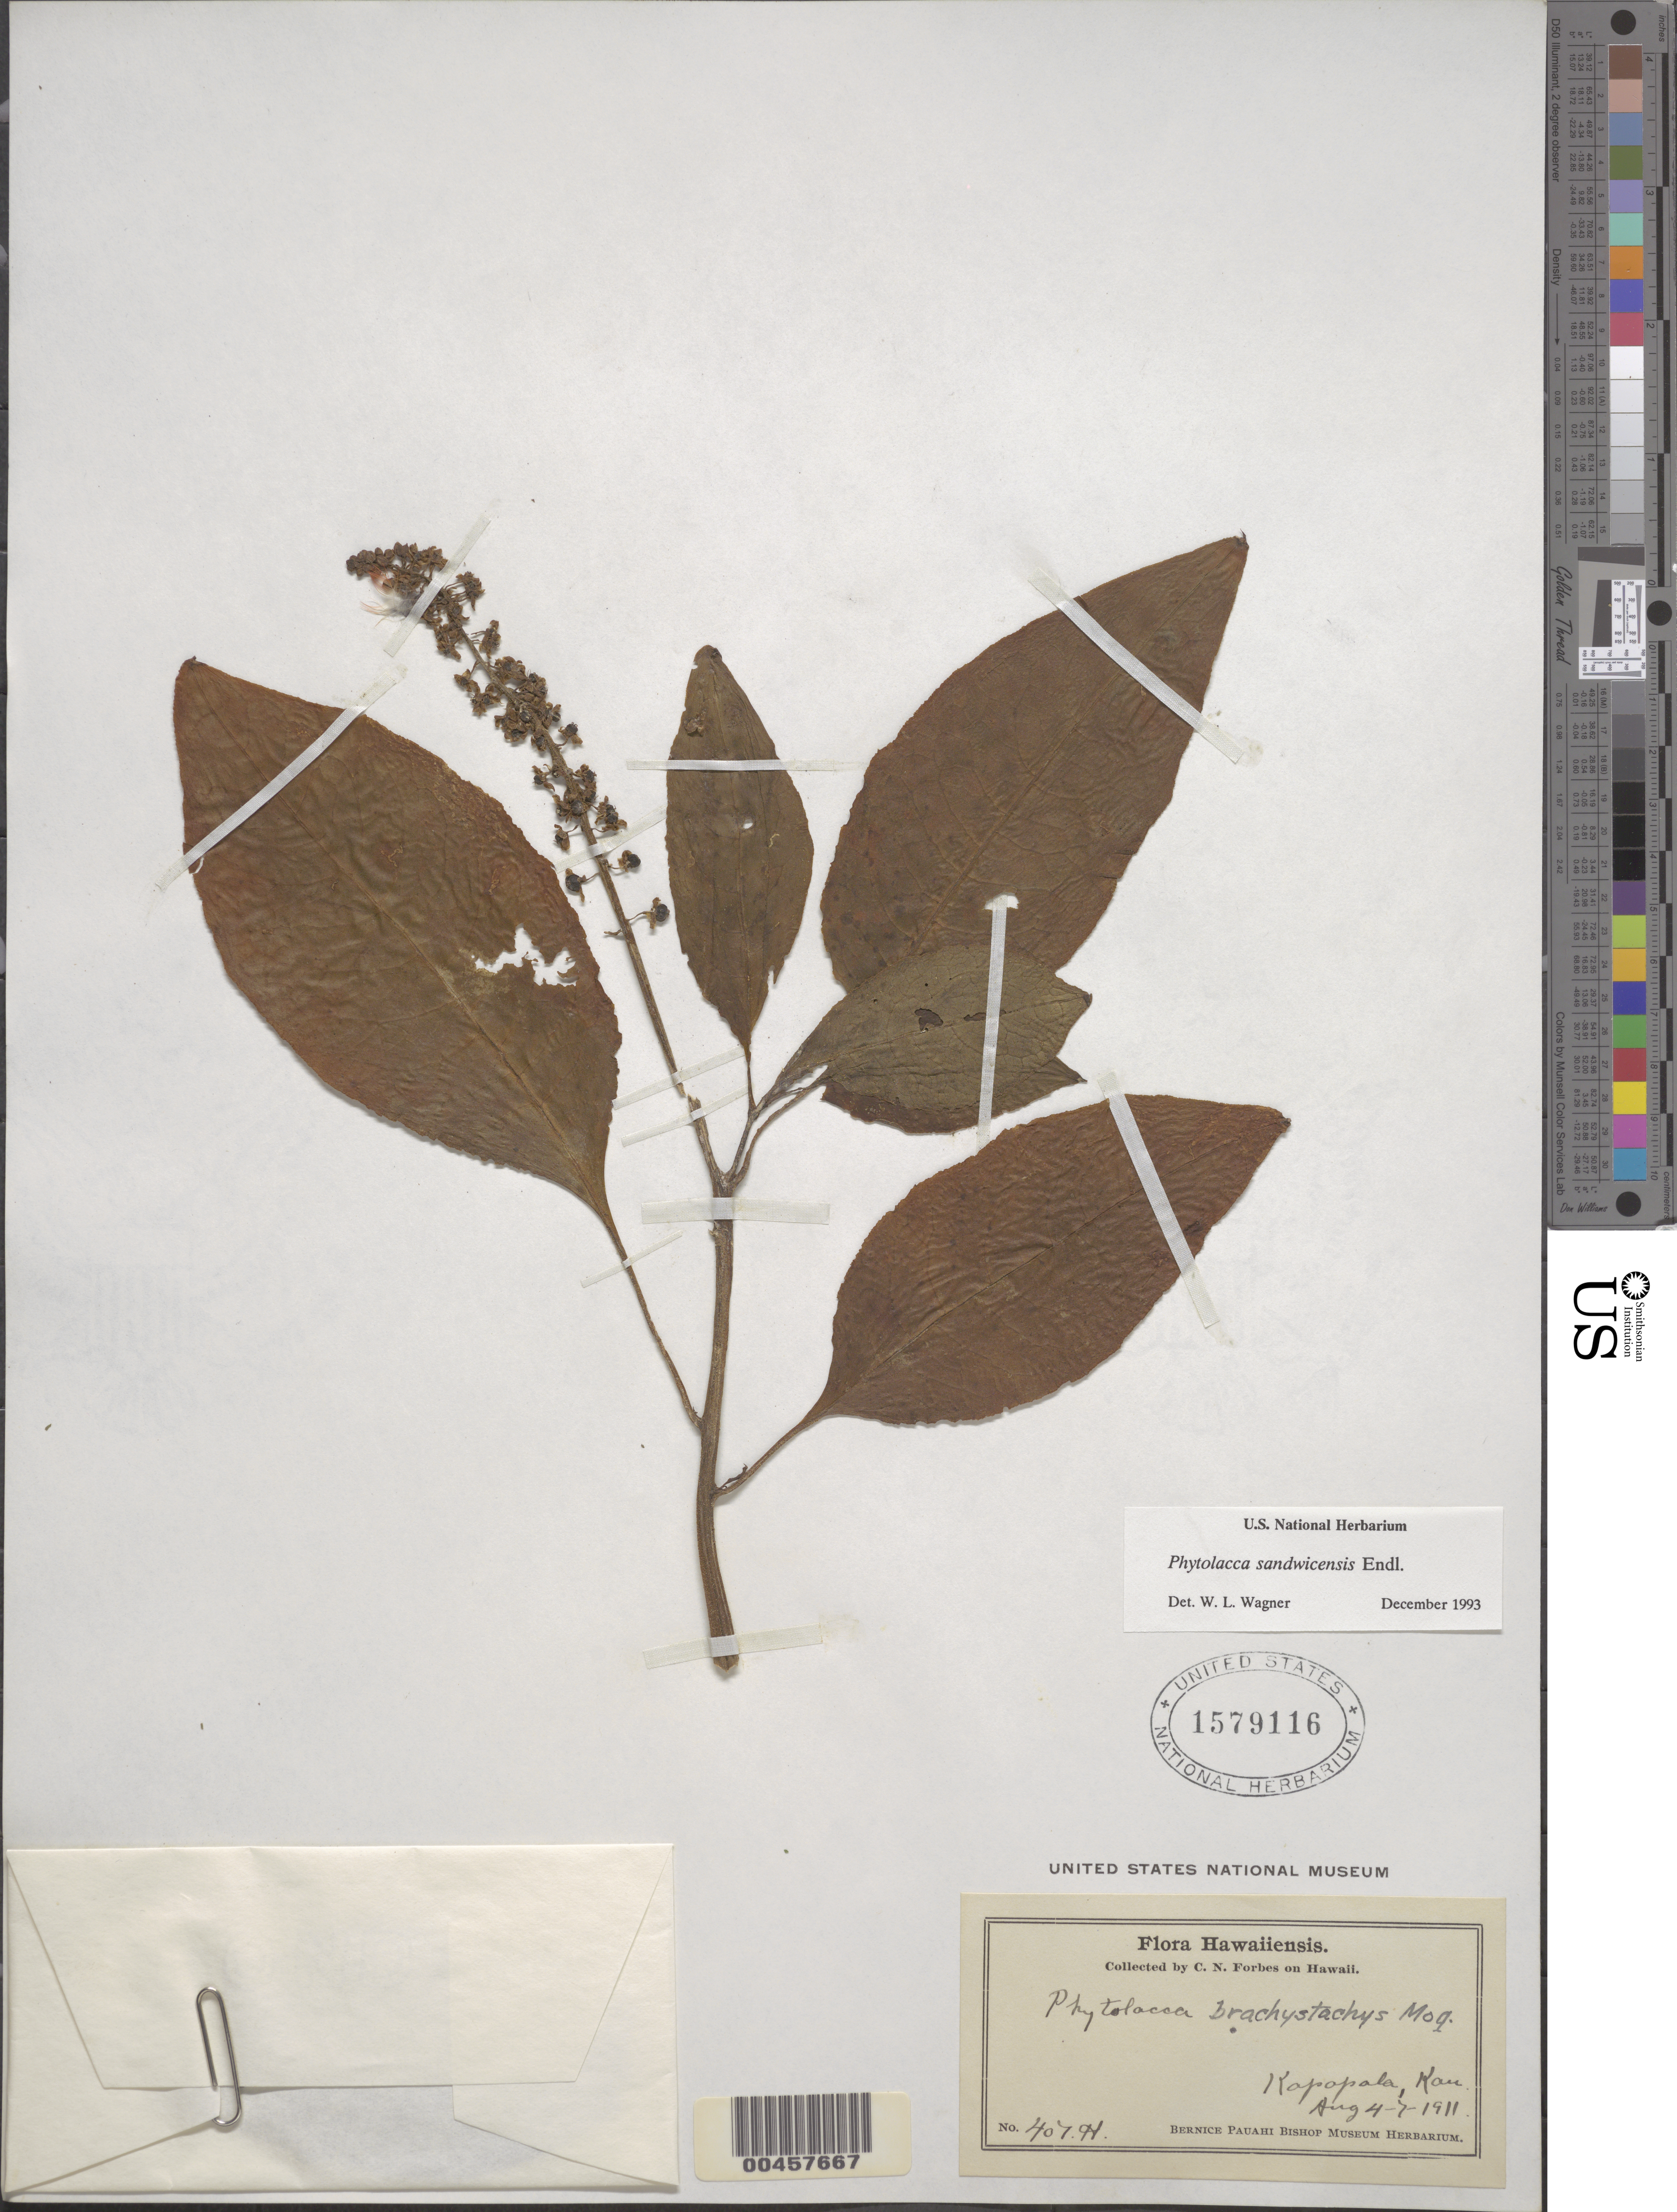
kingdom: Plantae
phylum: Tracheophyta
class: Magnoliopsida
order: Caryophyllales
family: Phytolaccaceae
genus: Phytolacca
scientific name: Phytolacca sandwicensis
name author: Endl.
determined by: Wagner, W. L., (BOT), Smithsonian Institution - National Museum of Natural History (UNITED STATES)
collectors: C. N. Forbes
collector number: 407.H.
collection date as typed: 4 Aug 1911 to 7 Aug 1911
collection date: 1911-08-04/1911-08-07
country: United States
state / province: Hawaii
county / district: Hawaii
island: Hawaii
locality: Kapapala, Kau.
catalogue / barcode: US 1579116